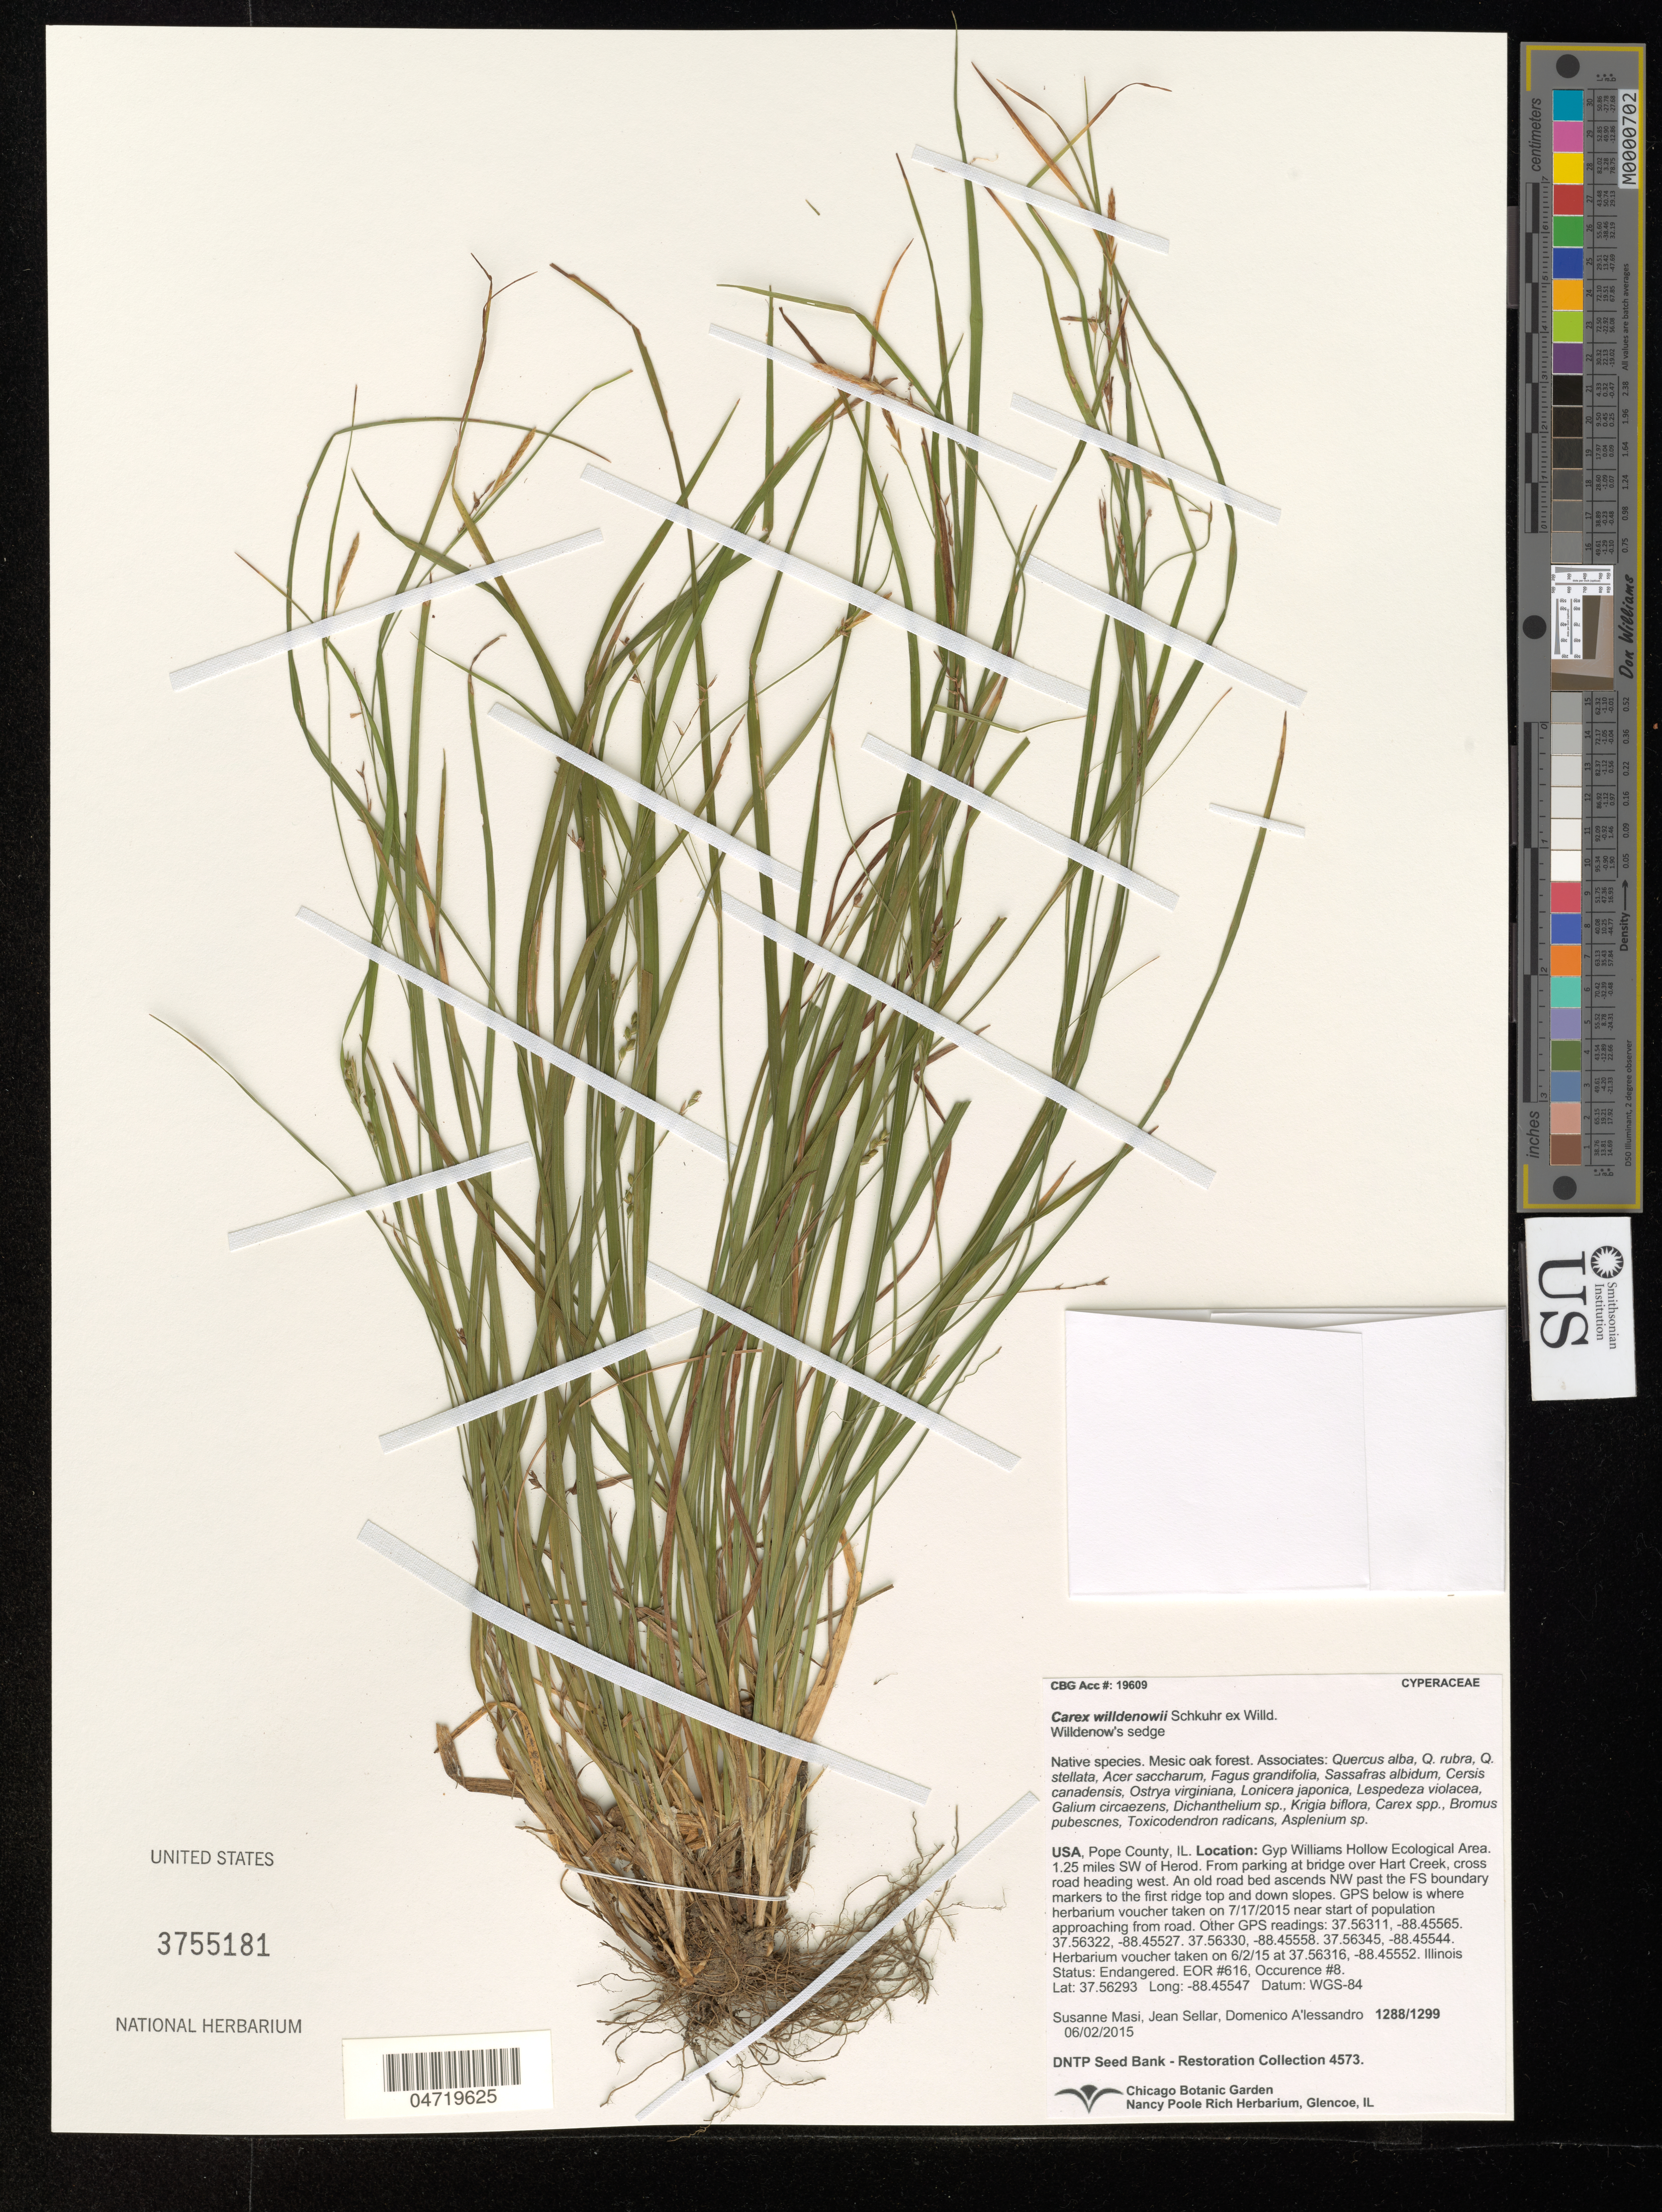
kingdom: Plantae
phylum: Tracheophyta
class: Liliopsida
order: Poales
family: Cyperaceae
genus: Carex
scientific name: Carex willdenowii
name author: Willd.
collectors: S. Masi, A. Campos-Rocha & D. A'lessandro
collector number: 1288/1299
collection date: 2015-06-02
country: United States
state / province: Illinois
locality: Pope County, IL. Gyp Williams Hollow Ecological Area. 1.25 miles SW of Herod. From parking at bridge over Hart Creek, cross road heading west. An old road bed ascends NW past the FS boundary markers to the first ridge top and down slopes. GPS below is where herbarium voucher taken on 7/17/2015 near start population approaching from road. Other GPS readings: 37.56311, -88.45565. 37.56322, -88.45527. 37.56330, -88.45558. 37.56345, -88.45544.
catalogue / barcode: US 3755181